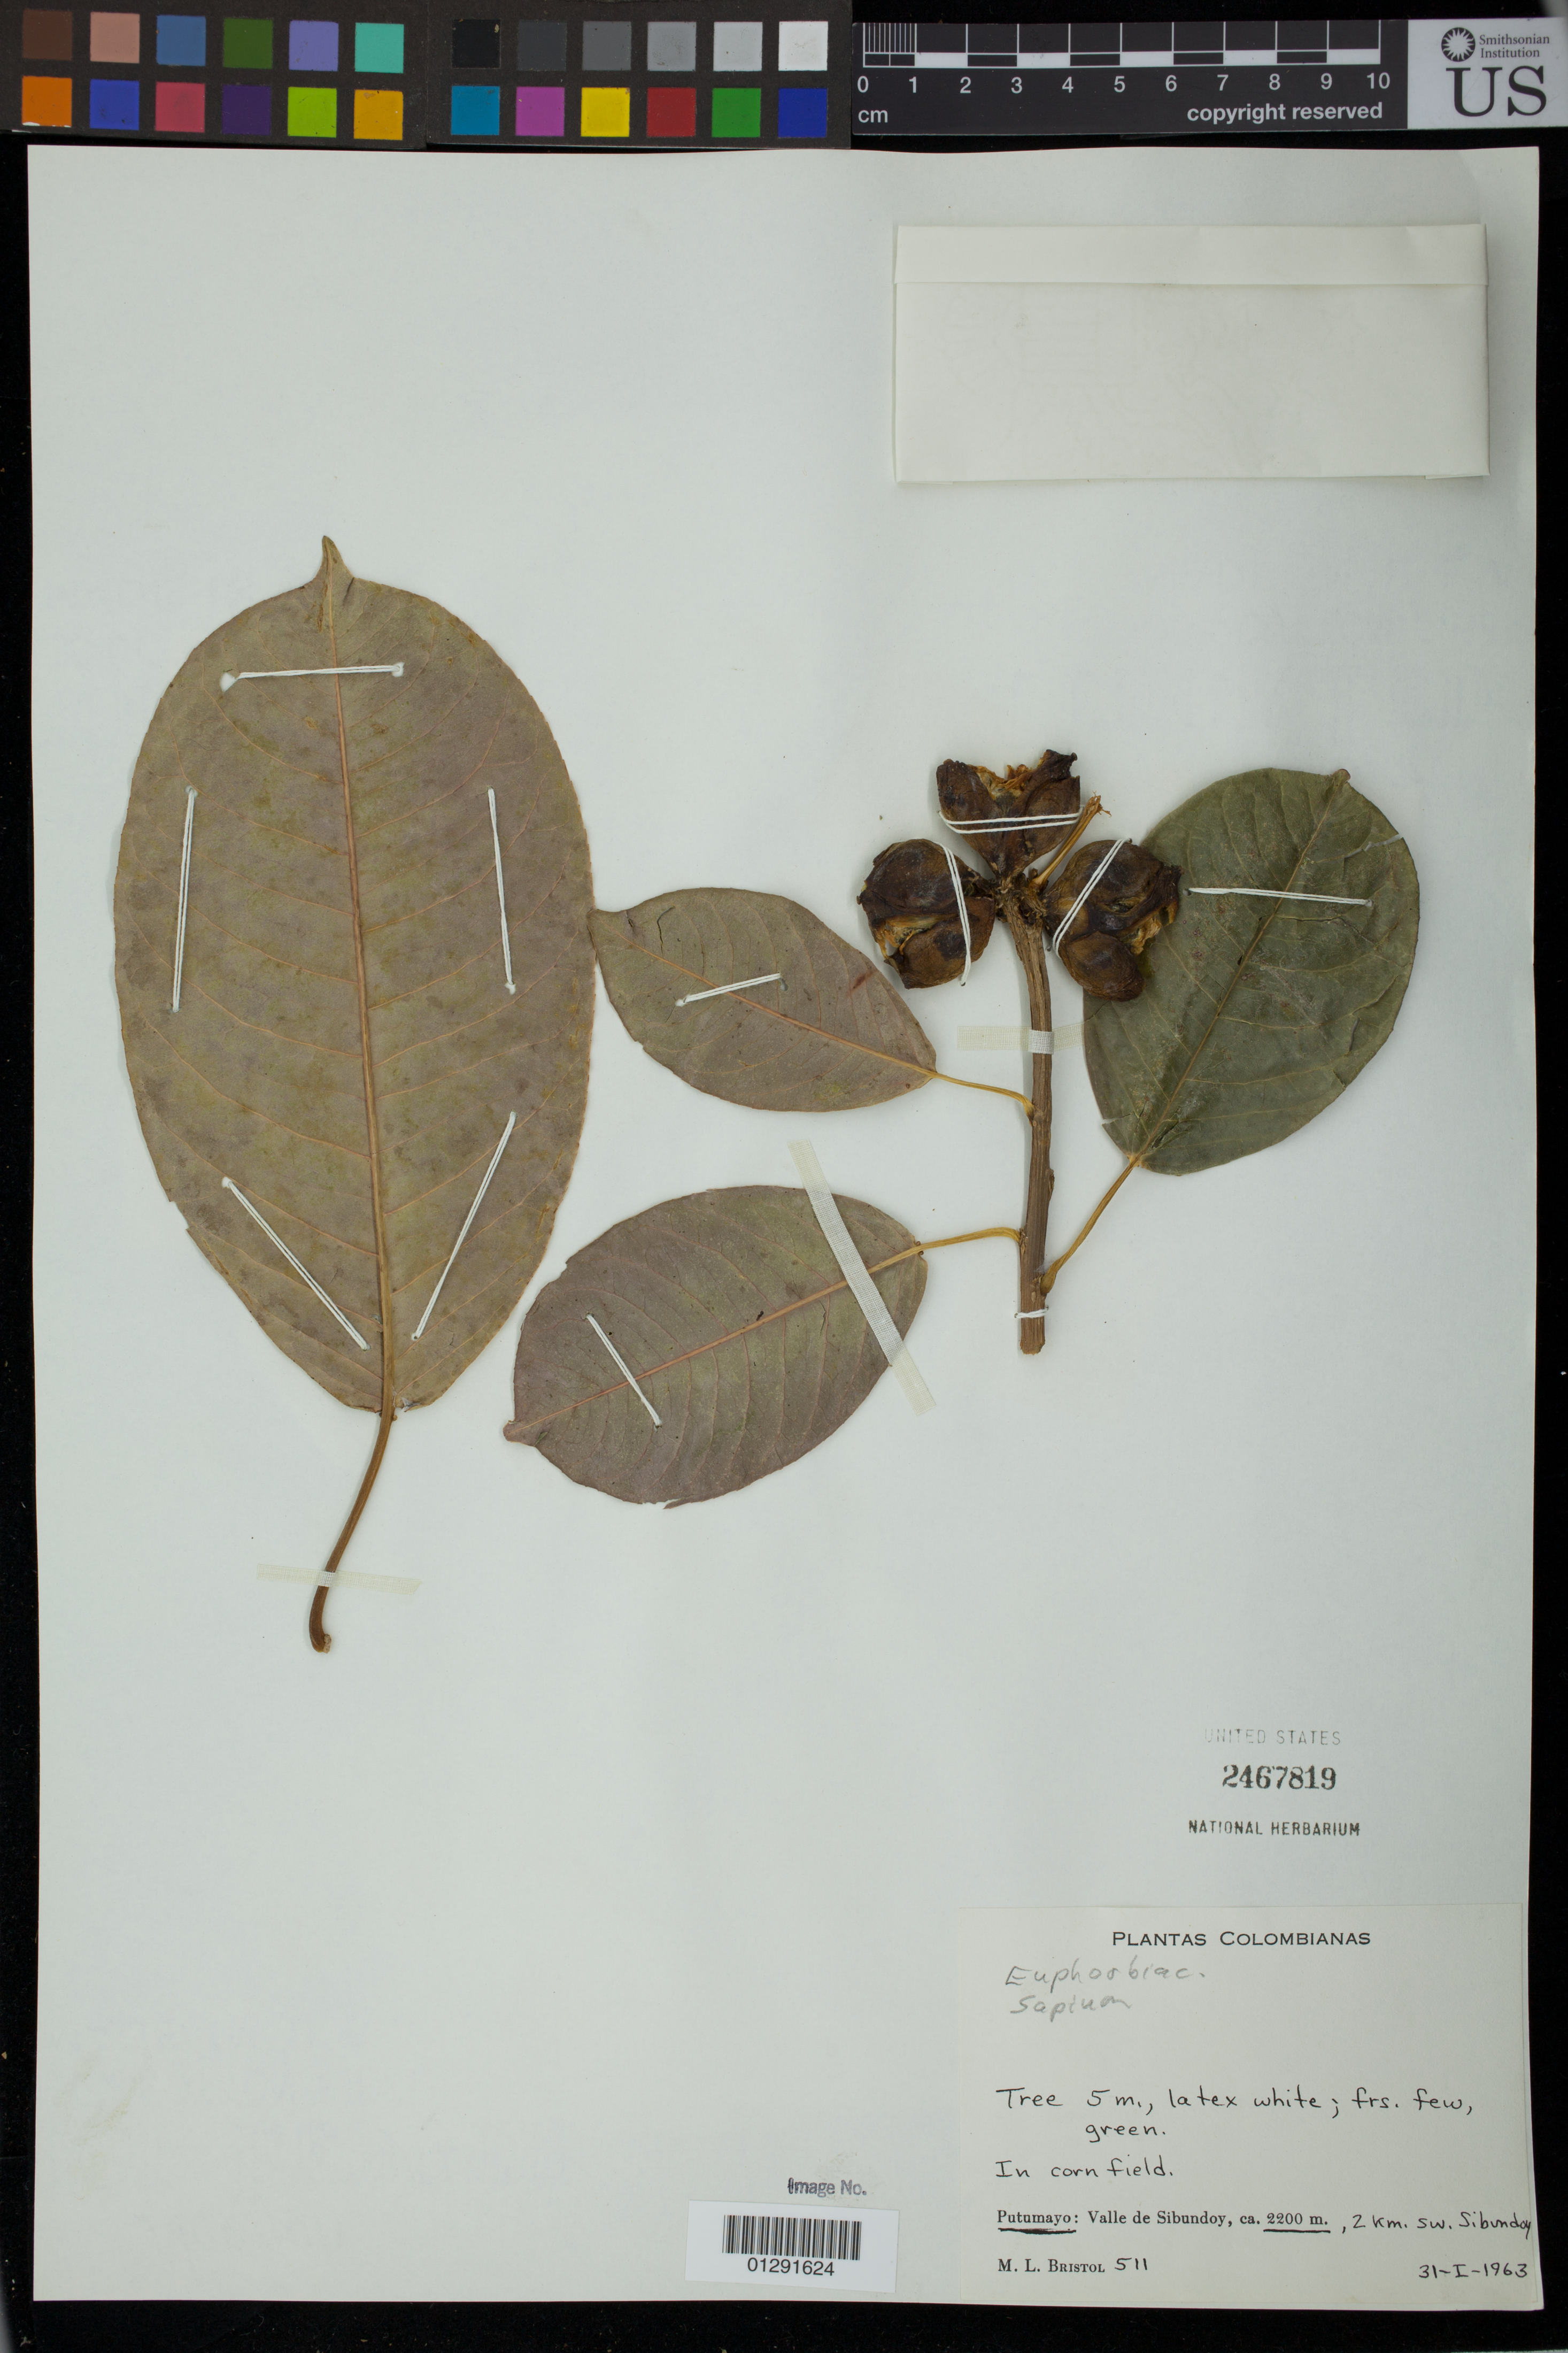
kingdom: Plantae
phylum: Tracheophyta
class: Magnoliopsida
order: Malpighiales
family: Euphorbiaceae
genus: Sapium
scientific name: Sapium sp.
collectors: M. L. Bristol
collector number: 511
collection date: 1963-01-31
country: Colombia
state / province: Putumayo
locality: Two kilometers SW of Sibundoy, Valle de Sibundoy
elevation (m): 2200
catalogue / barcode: US 2467819